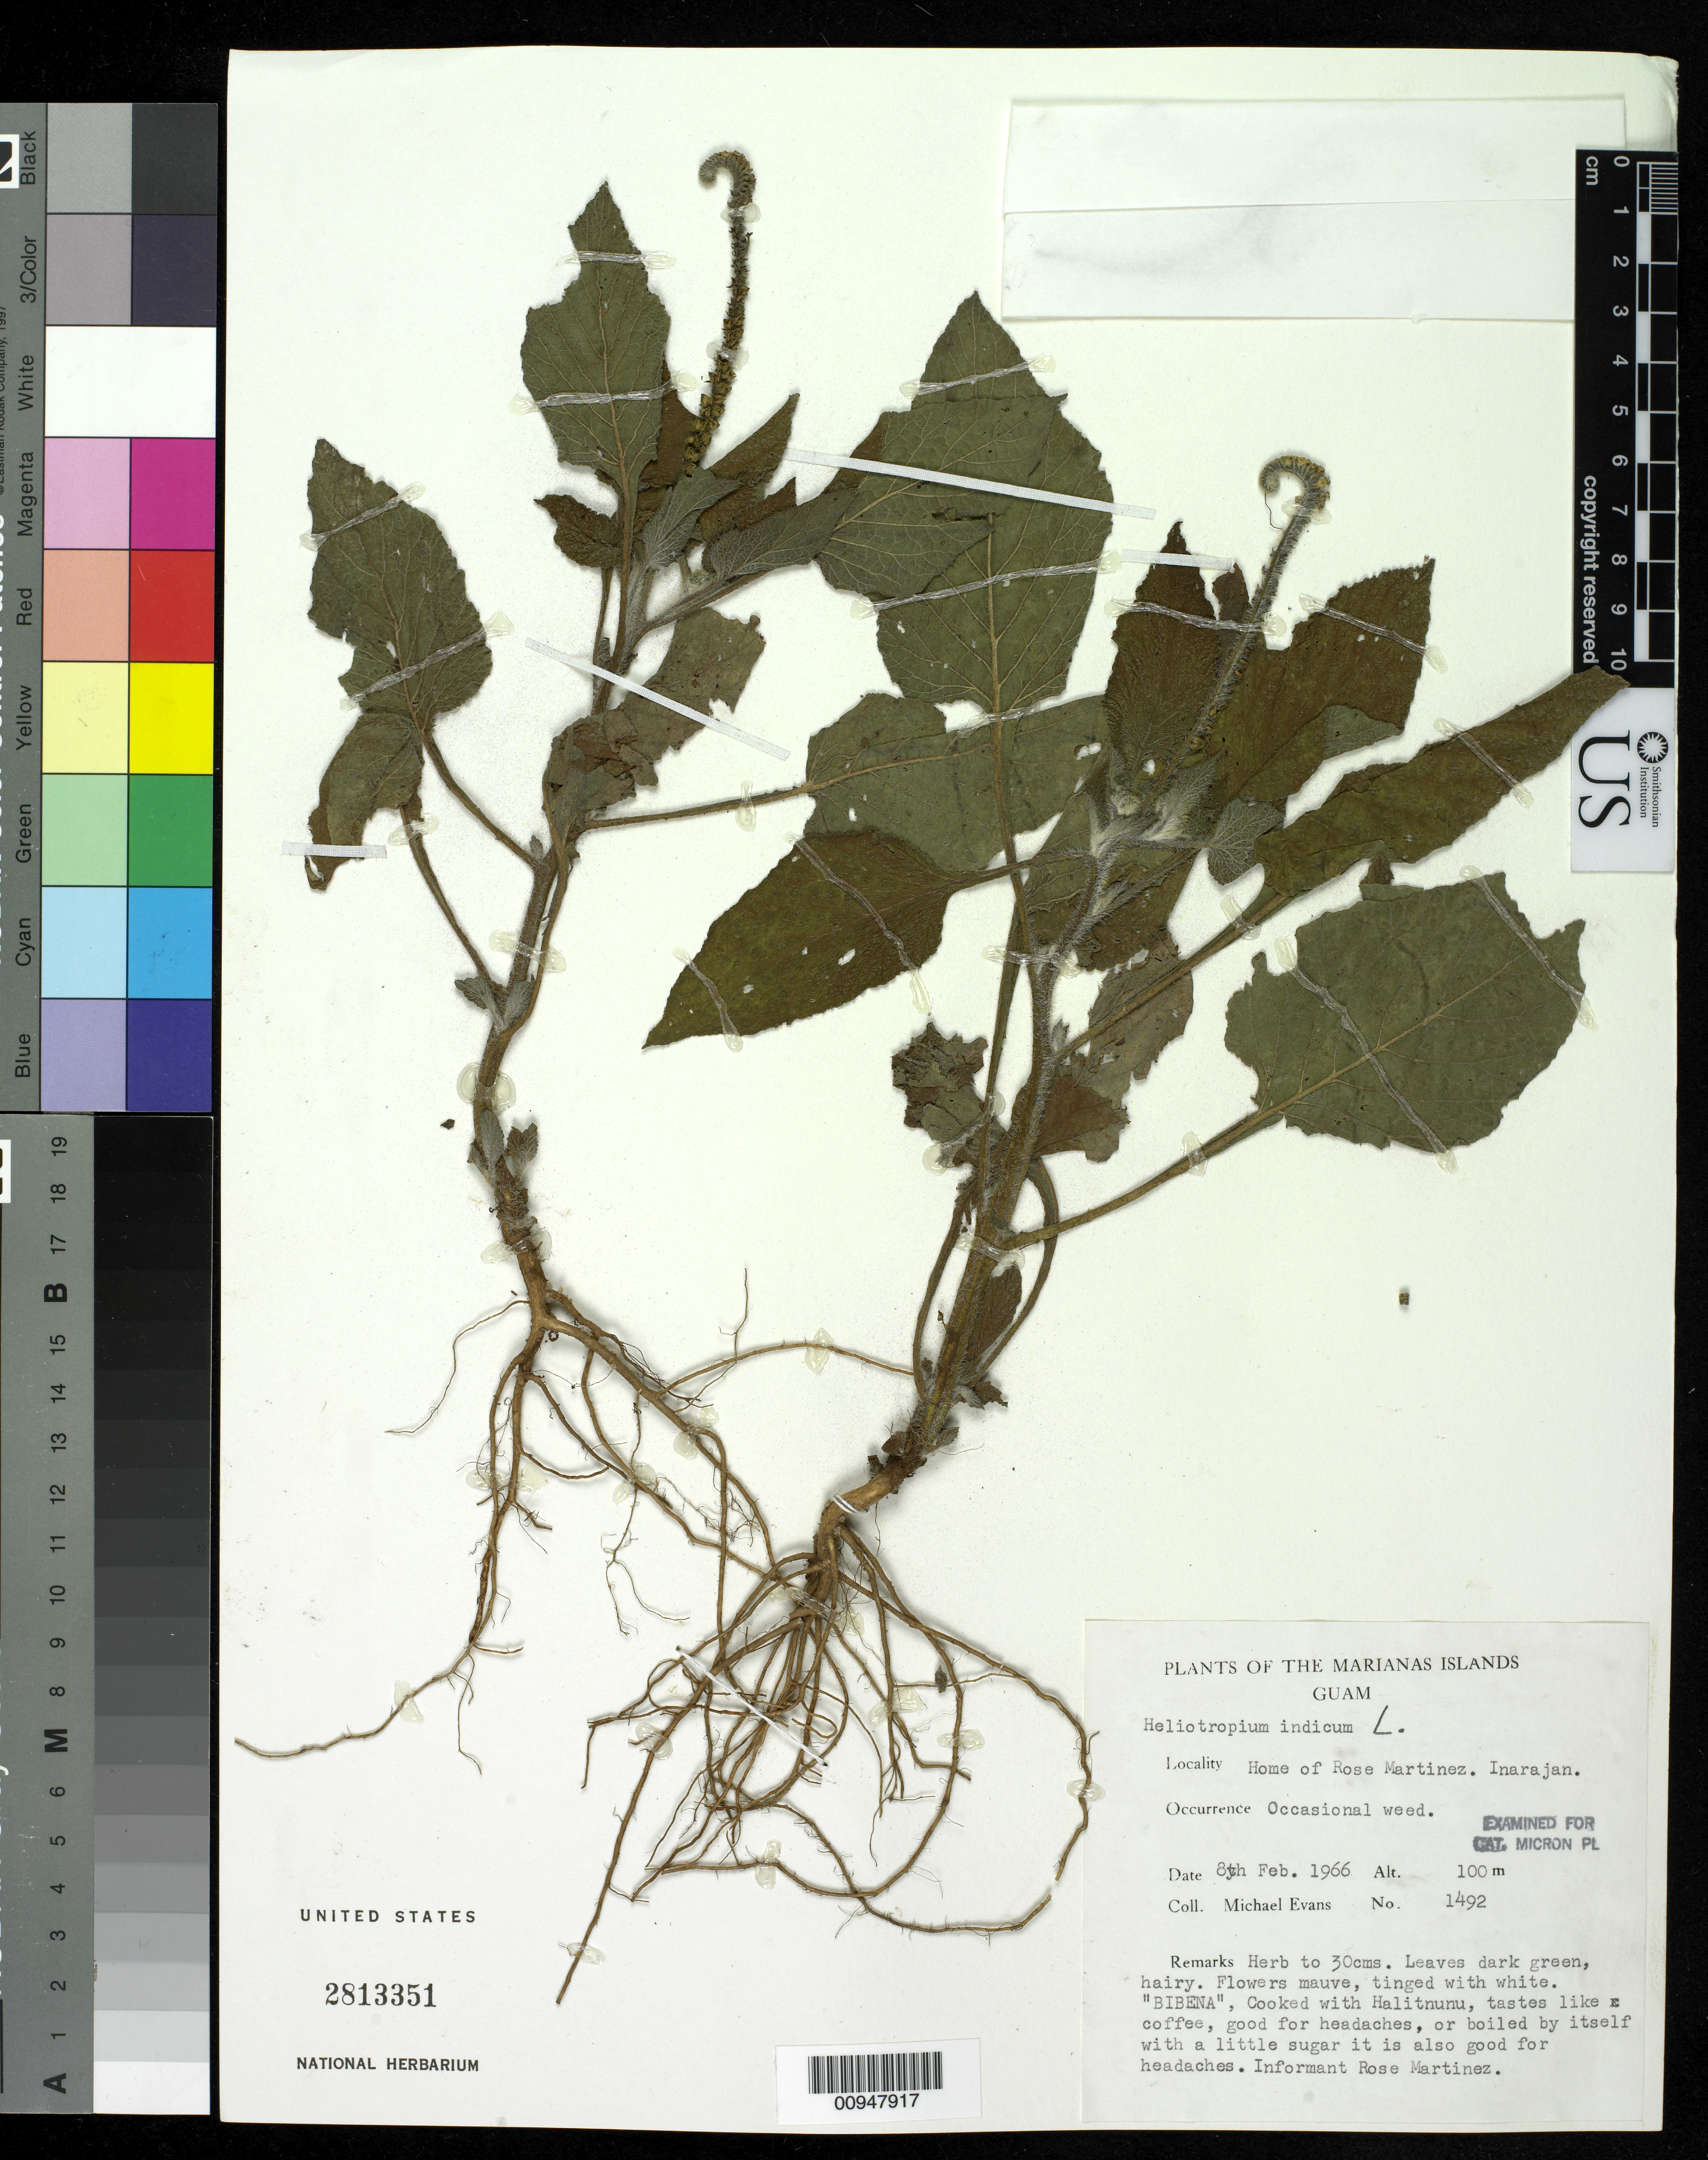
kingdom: Plantae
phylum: Tracheophyta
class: Magnoliopsida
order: Boraginales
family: Heliotropiaceae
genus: Heliotropium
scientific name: Heliotropium indicum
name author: L.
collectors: M. Evans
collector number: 1492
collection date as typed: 08 Feb 1966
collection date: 1966-02-08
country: Guam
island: Guam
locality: Home of Rose Martinez, Inarajan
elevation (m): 100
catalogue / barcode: US 2813351